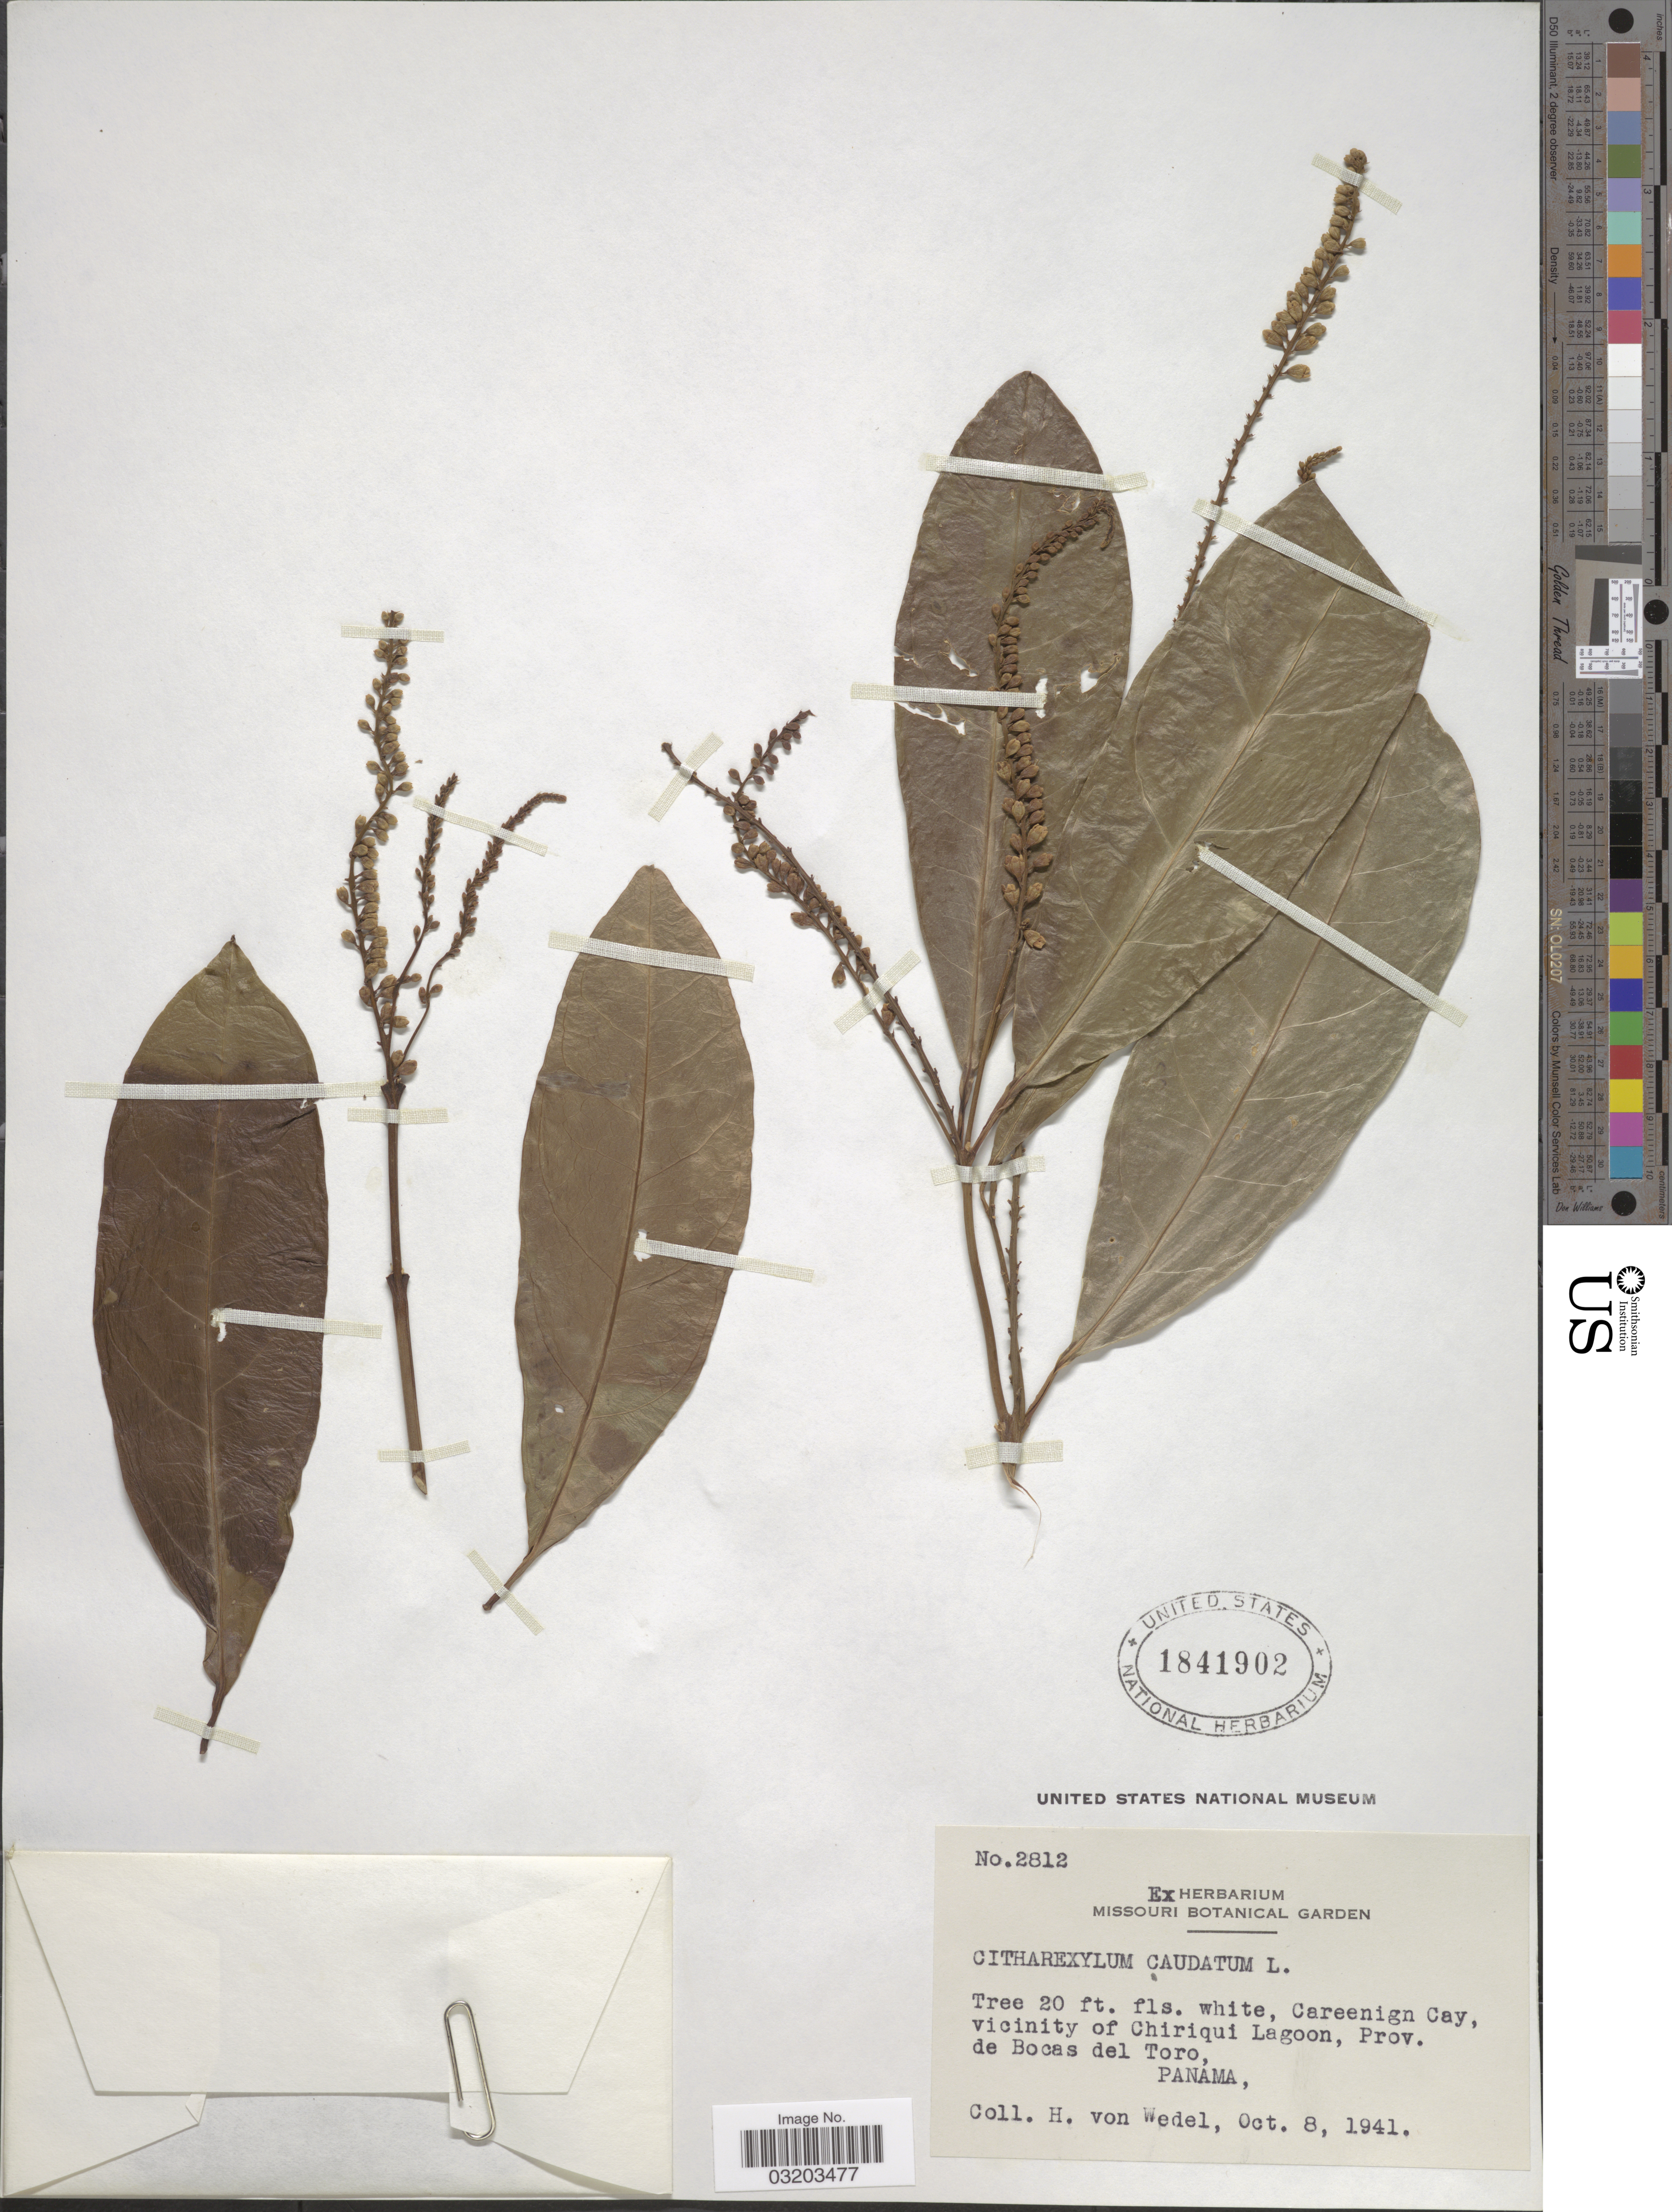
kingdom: Plantae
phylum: Tracheophyta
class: Magnoliopsida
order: Lamiales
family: Verbenaceae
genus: Citharexylum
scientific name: Citharexylum caudatum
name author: L.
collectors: H. von Wedel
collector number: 2812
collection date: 1941-10-08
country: Panama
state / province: Bocas del Toro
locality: Careenign Cay, vicinity of Chiriqui Lagoon.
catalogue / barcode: US 1841902